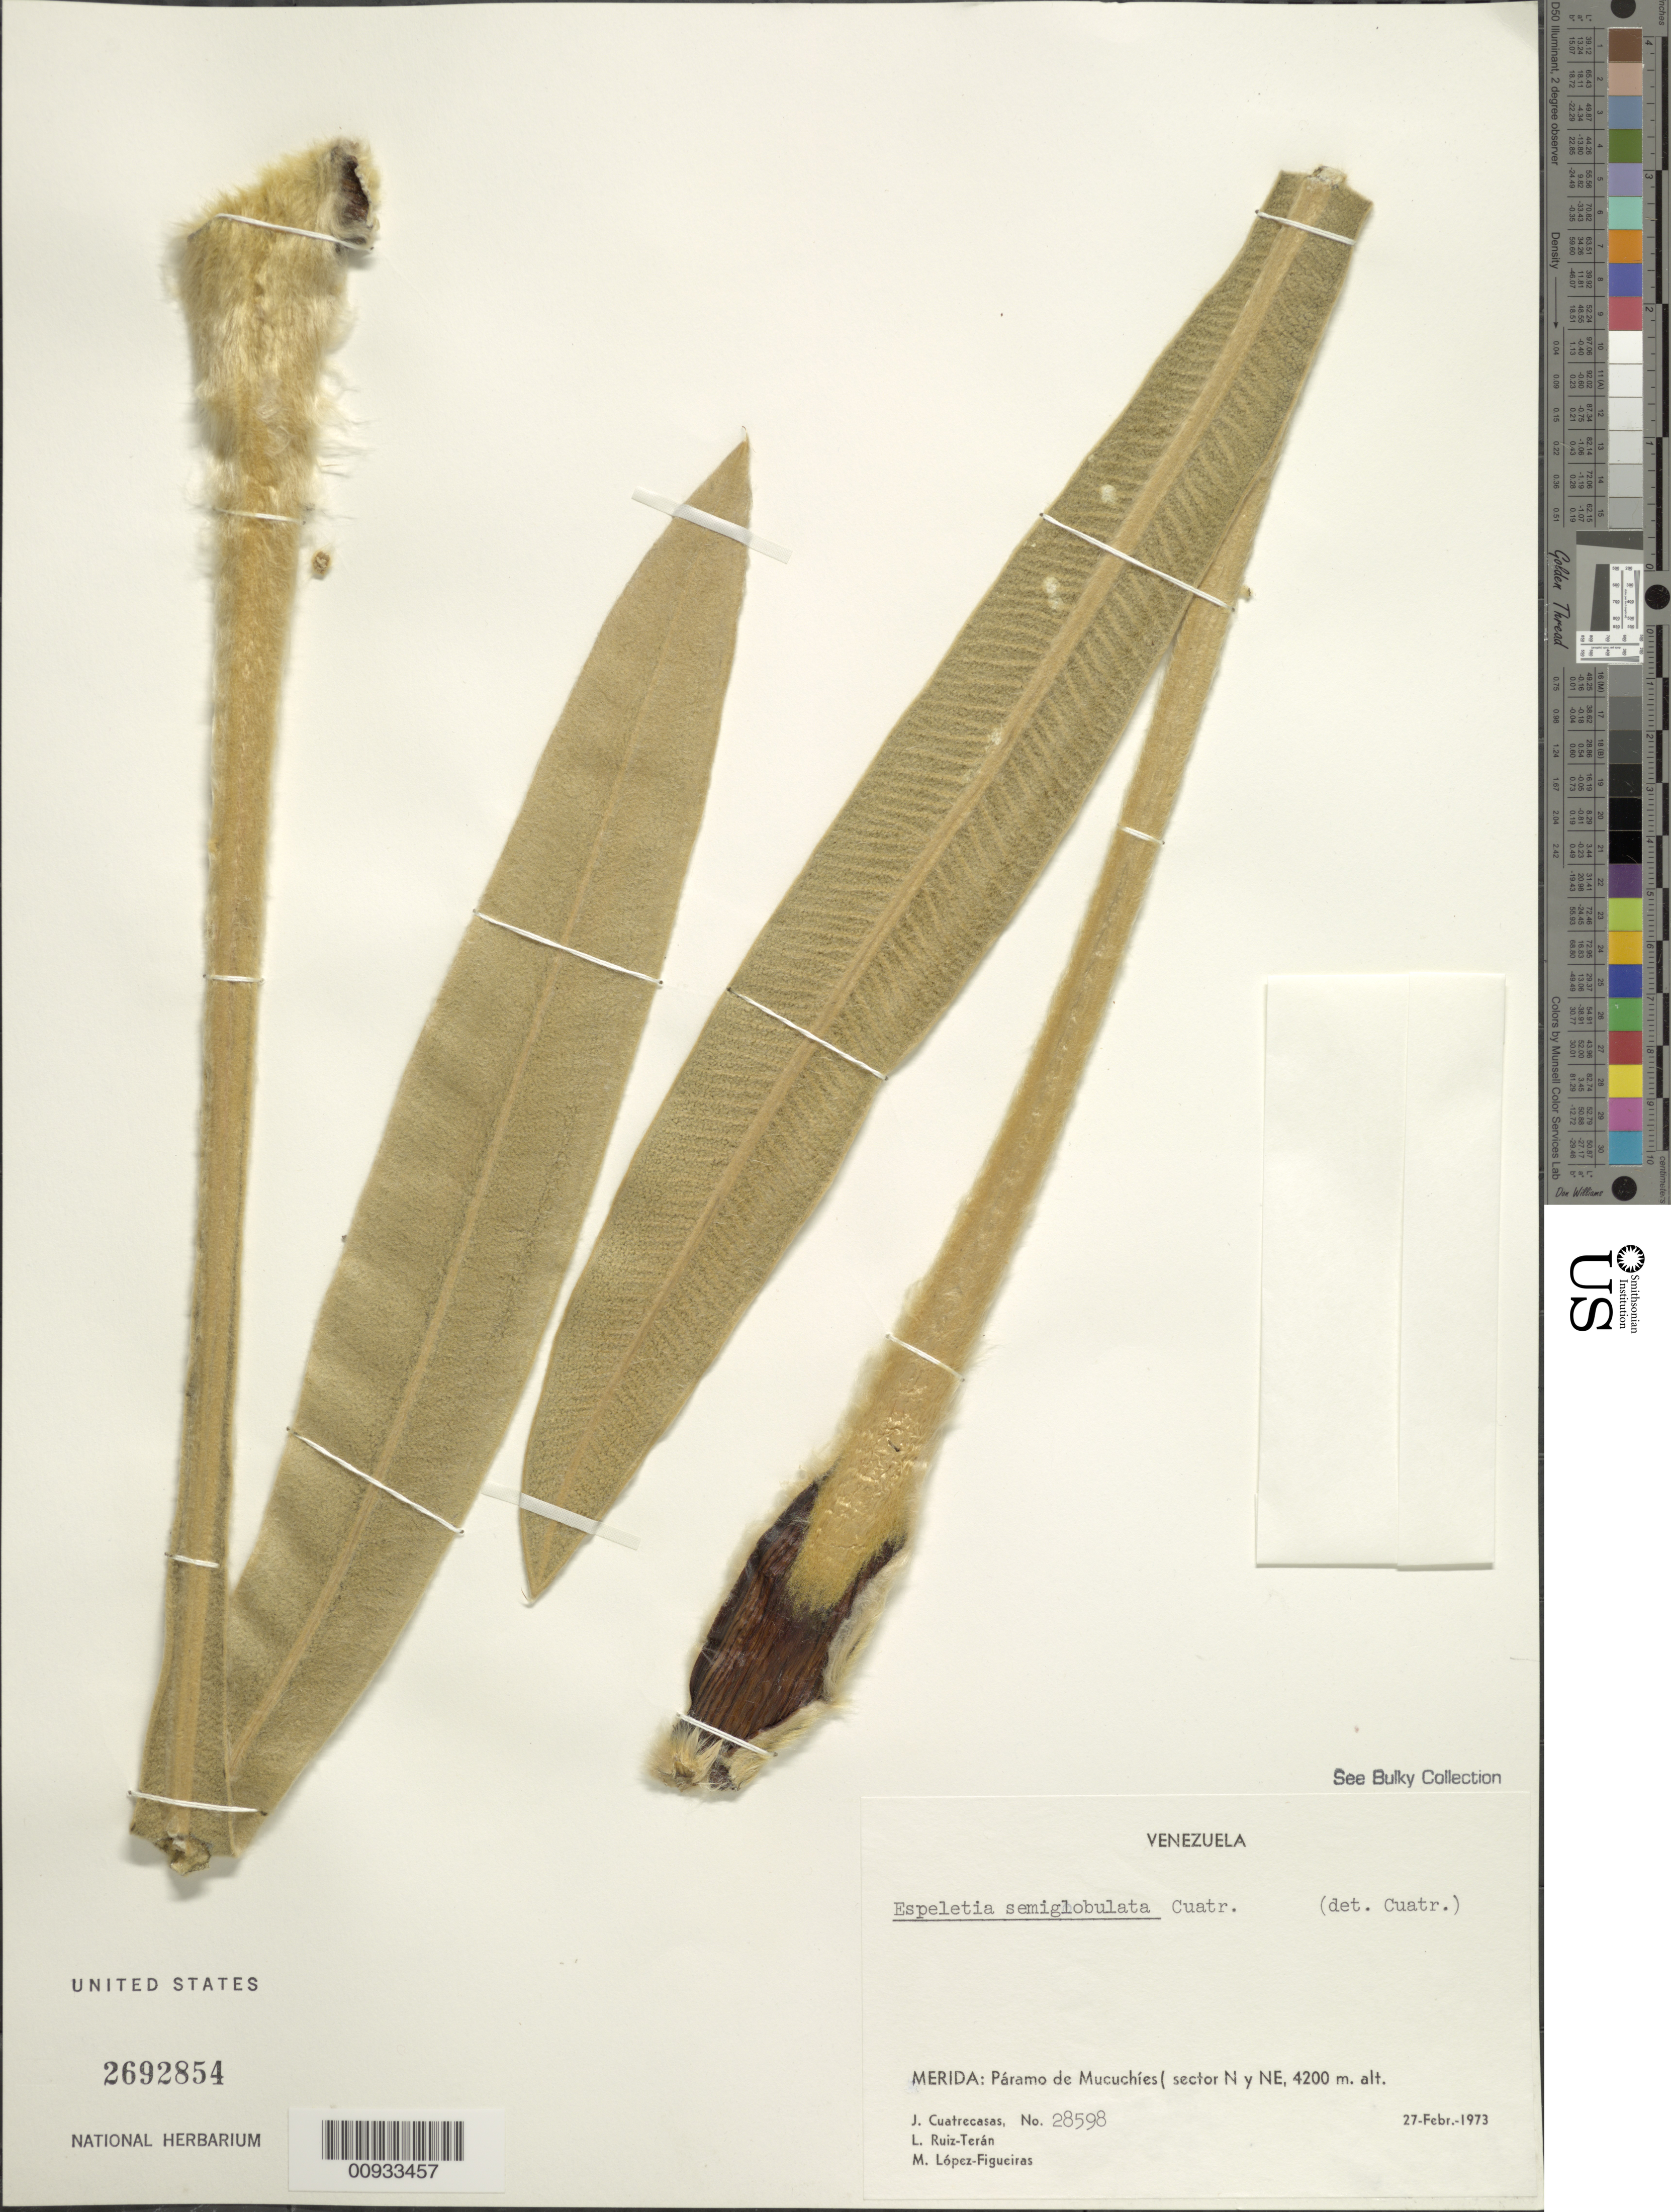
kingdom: Plantae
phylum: Tracheophyta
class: Magnoliopsida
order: Asterales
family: Asteraceae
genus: Espeletia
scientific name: Espeletia semiglobulata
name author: Cuatrec.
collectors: J. Cuatrecasas, L. E. Ruíz-Terán & M. López Figueiras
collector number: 28598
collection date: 1973-02-27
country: Venezuela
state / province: Mérida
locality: Paramo de Mucuchies (sector N y NE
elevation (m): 4200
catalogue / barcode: US 2692854